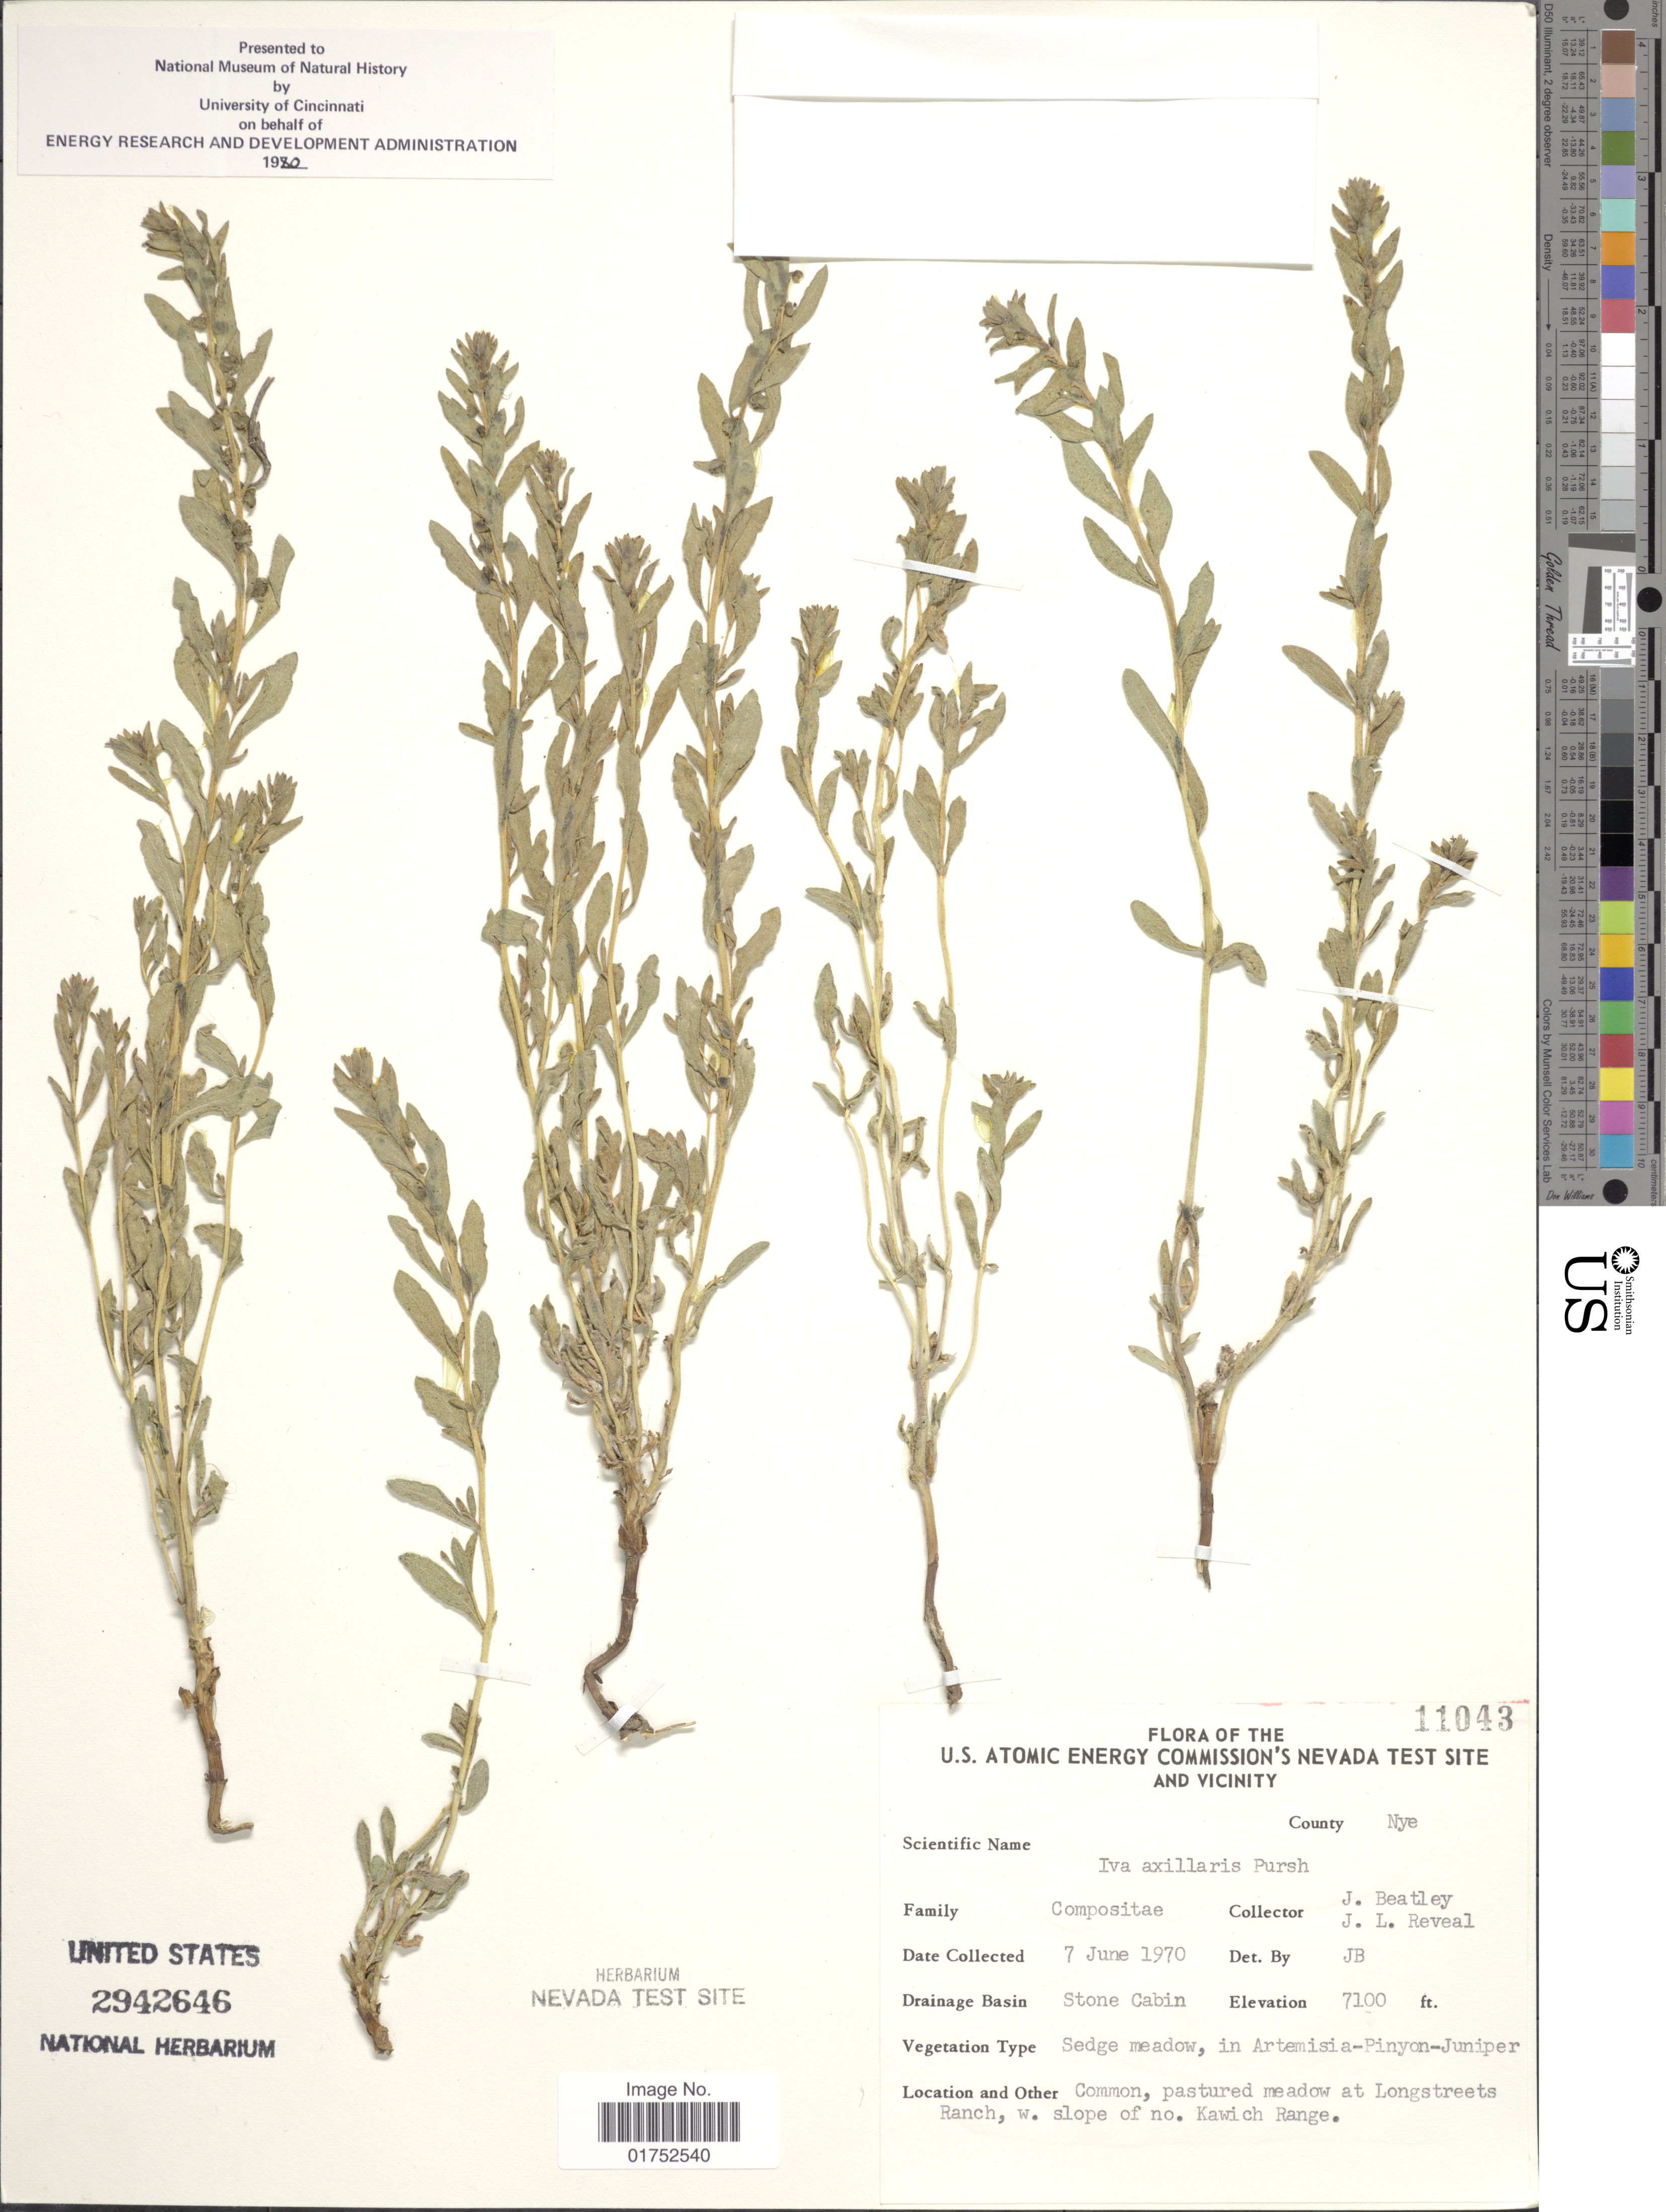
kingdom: Plantae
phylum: Tracheophyta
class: Magnoliopsida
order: Asterales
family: Asteraceae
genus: Iva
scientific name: Iva axillaris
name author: Pursh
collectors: J. C. Beatley & J. L. Reveal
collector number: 11043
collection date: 1970-06-07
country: United States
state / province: Nevada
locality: U. S. Atomic Energy Commission's Nevada Test Site and Vicinity, County Nye, Stone Cabin, Longstreets Ranch, w. slope of no. Kawich Range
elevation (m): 2164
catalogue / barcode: US 2942646